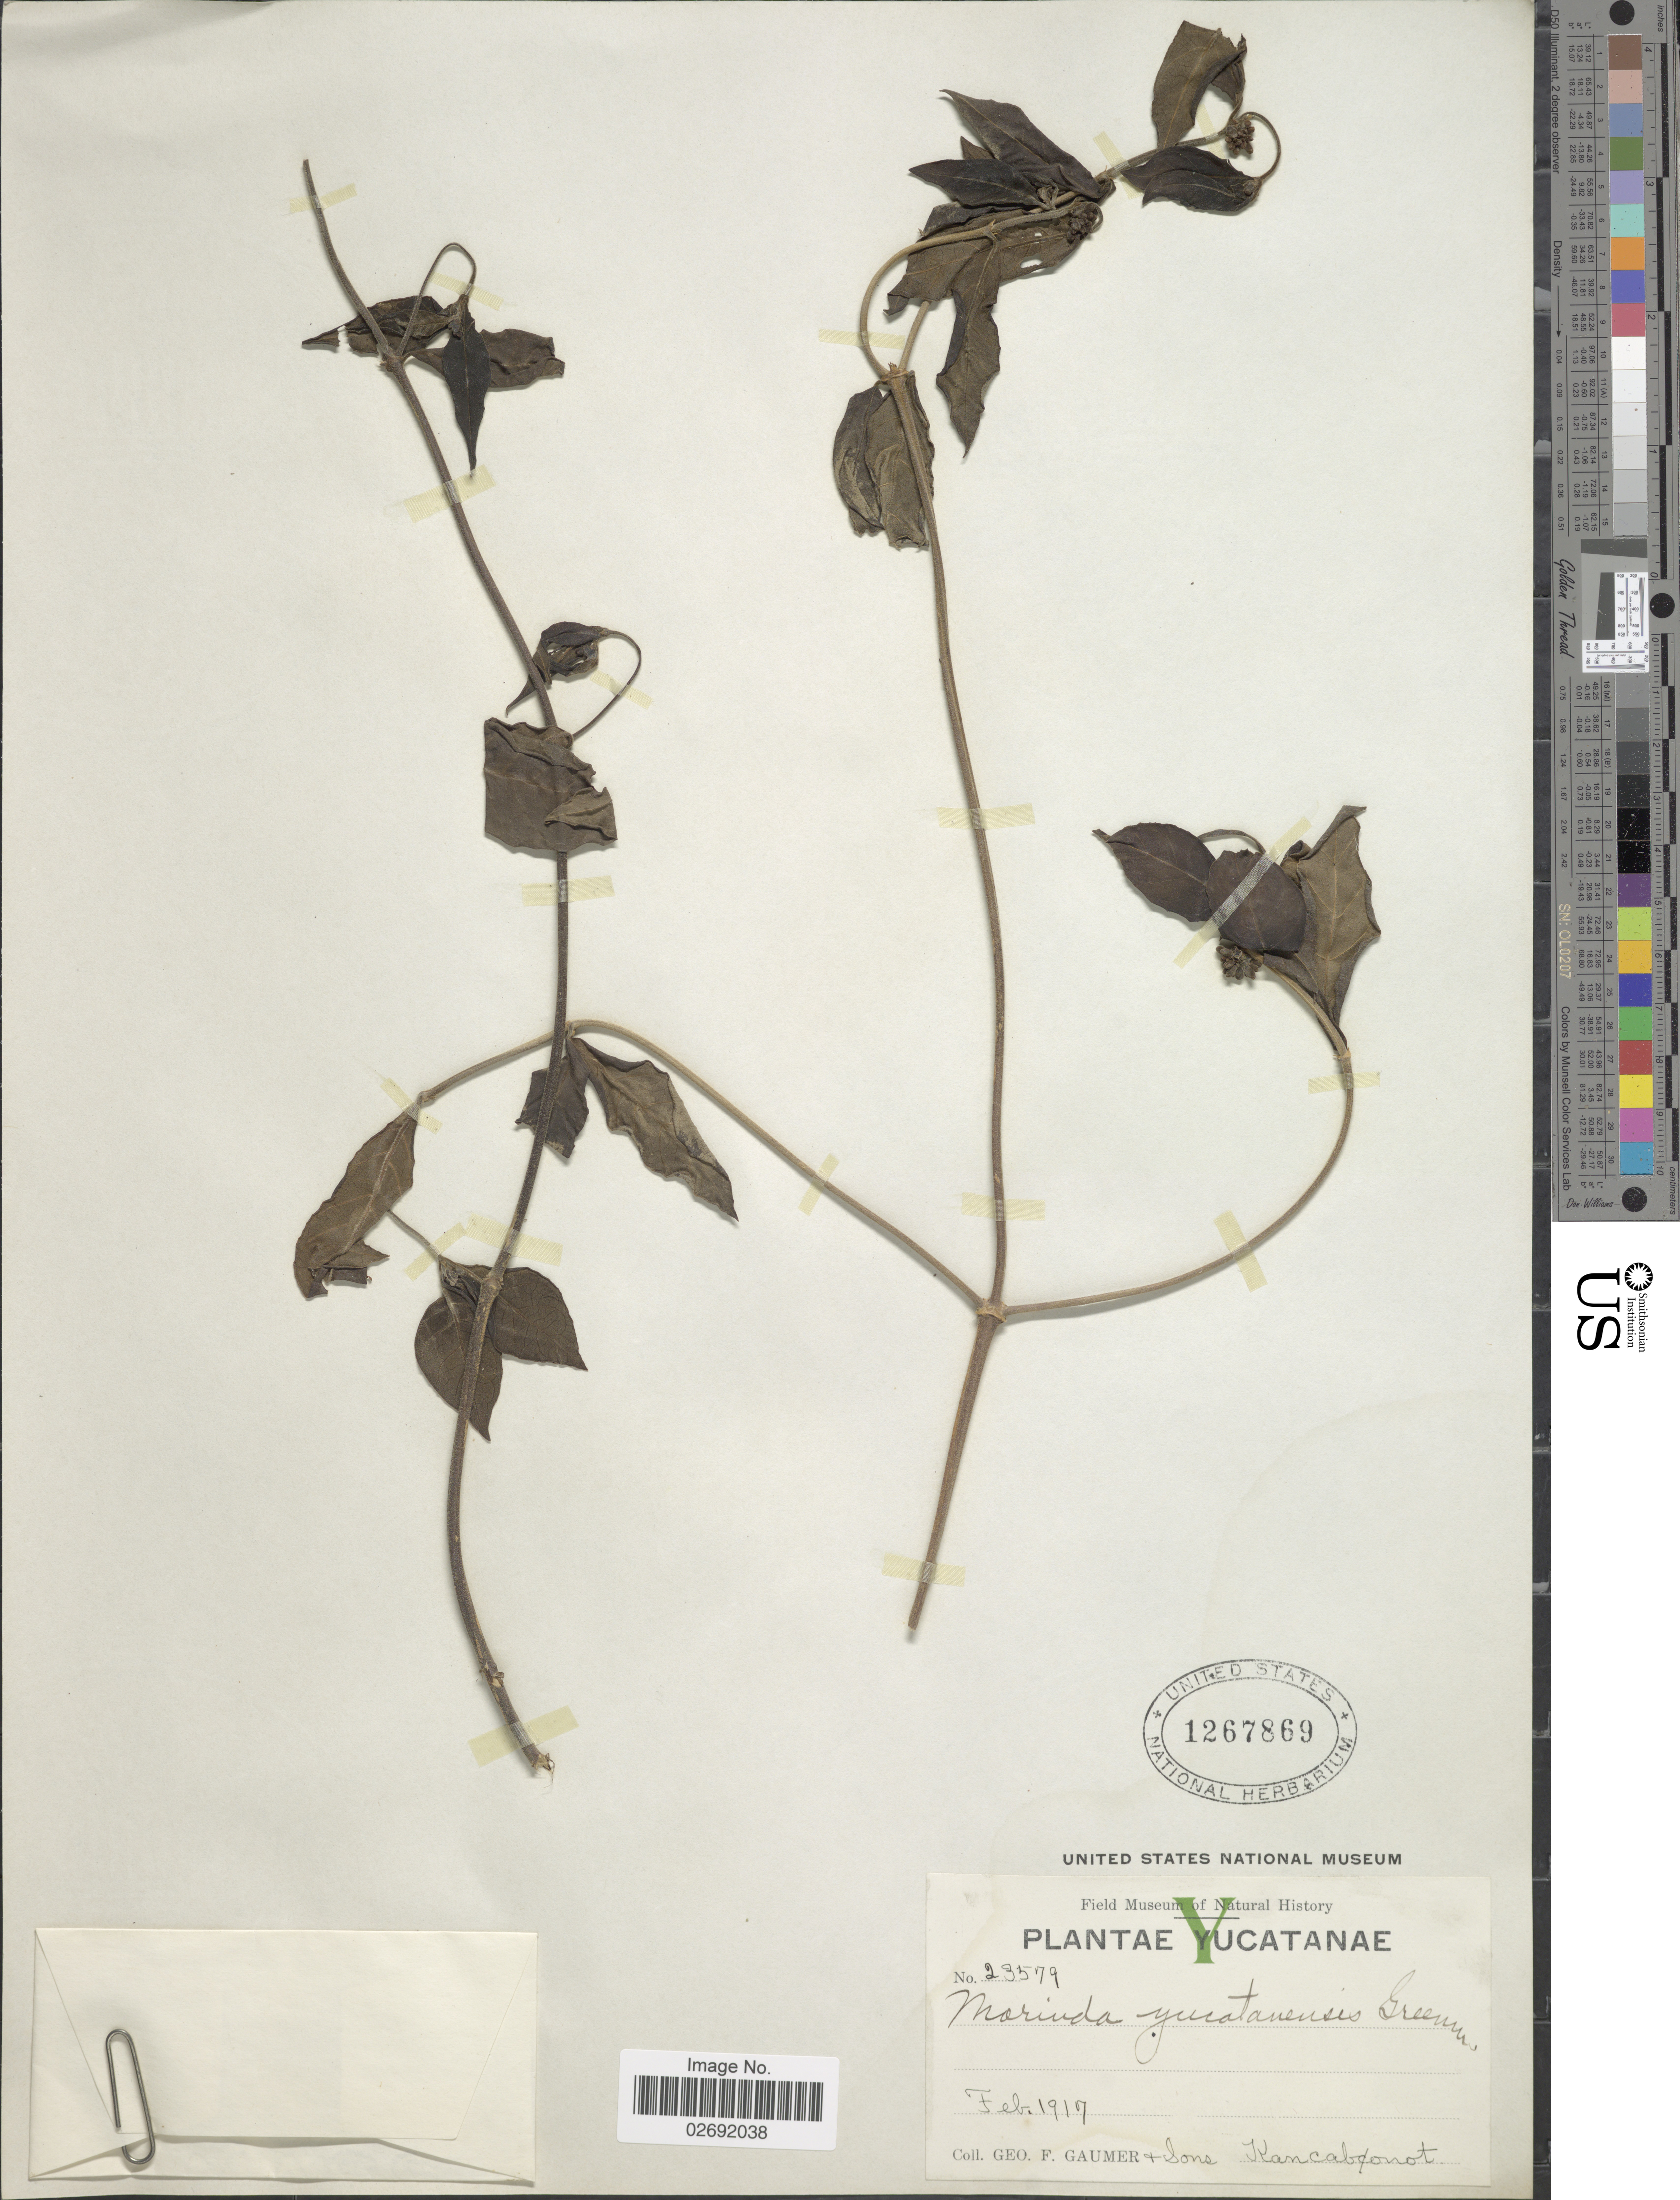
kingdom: Plantae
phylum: Tracheophyta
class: Magnoliopsida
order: Gentianales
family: Rubiaceae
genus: Morinda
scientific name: Morinda yucatanensis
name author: Greenm.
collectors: G. F. Gaumer & et al.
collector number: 23579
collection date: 1917-02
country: Mexico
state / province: Yucatán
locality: Kancabonot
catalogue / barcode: US 1267869